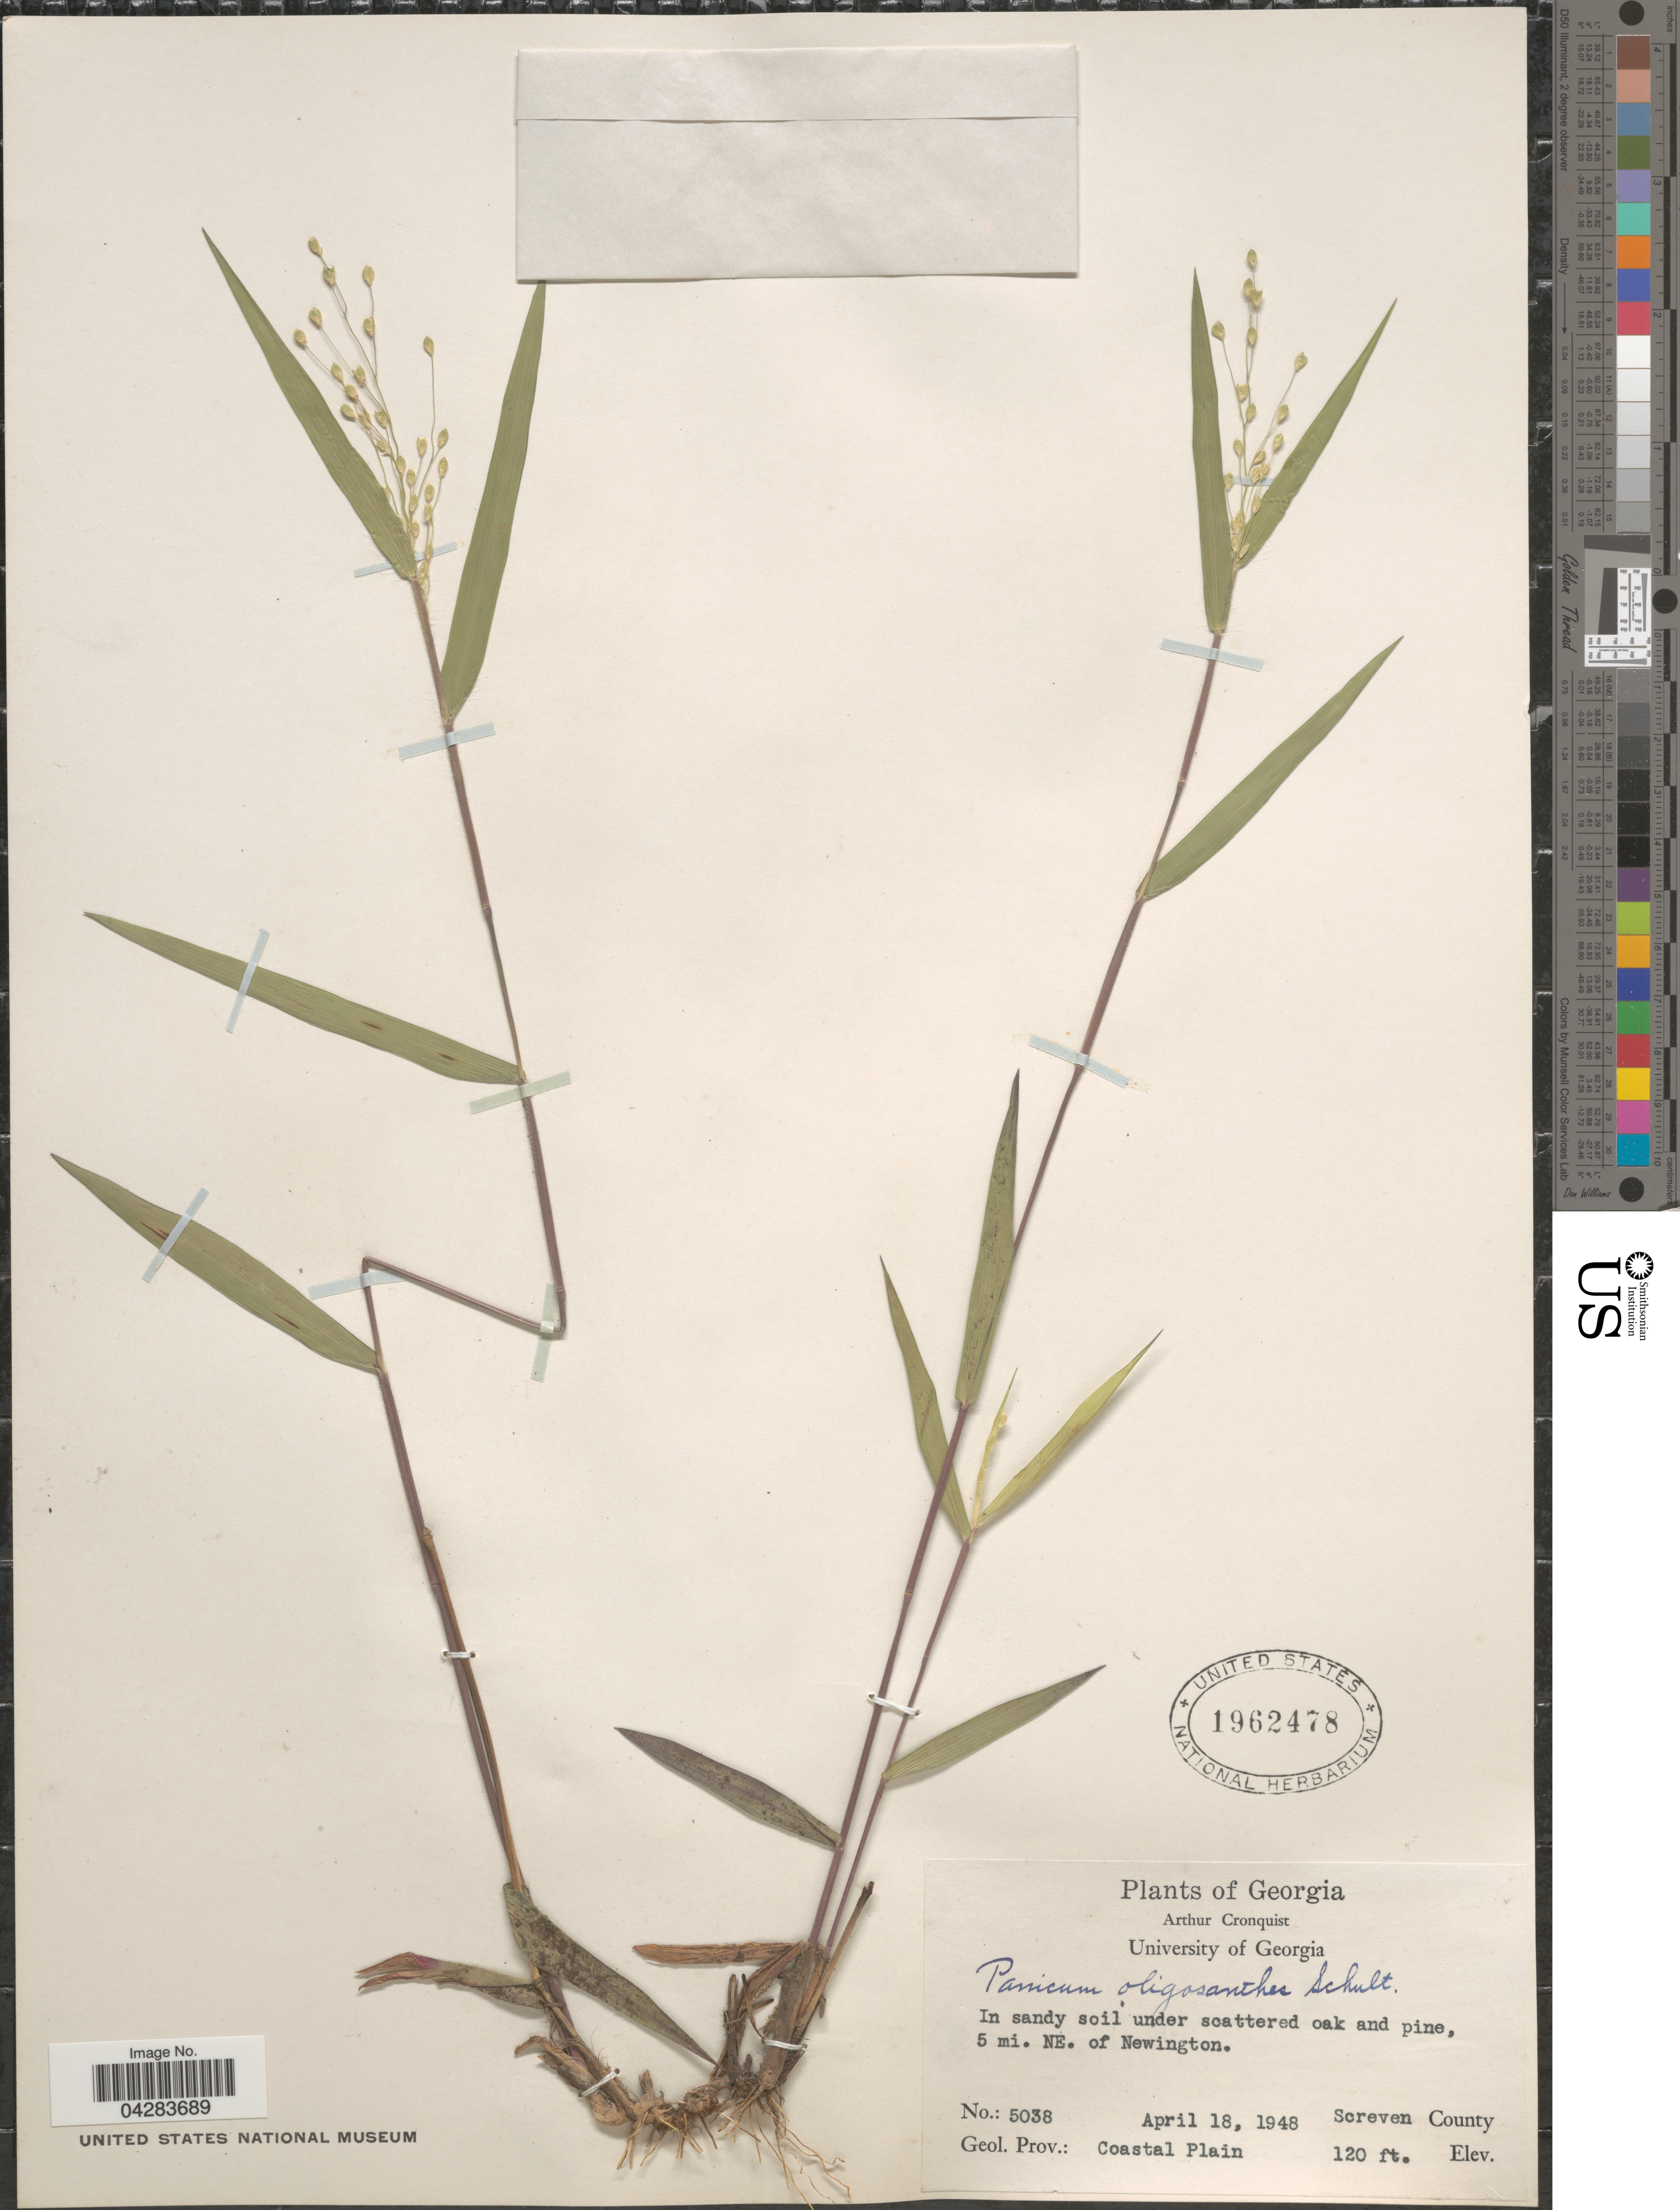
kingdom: Plantae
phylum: Tracheophyta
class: Liliopsida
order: Poales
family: Poaceae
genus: Dichanthelium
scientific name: Dichanthelium oligosanthes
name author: (Schult.) Gould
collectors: A. J. Cronquist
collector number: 5038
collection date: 1948-04-18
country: United States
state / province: Georgia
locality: In sandy soil under scattered oak and pine, 5 mil. NE. of Newington. Screven County. Geol. Prov.: Coastal Plain.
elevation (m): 37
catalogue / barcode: US 1962478